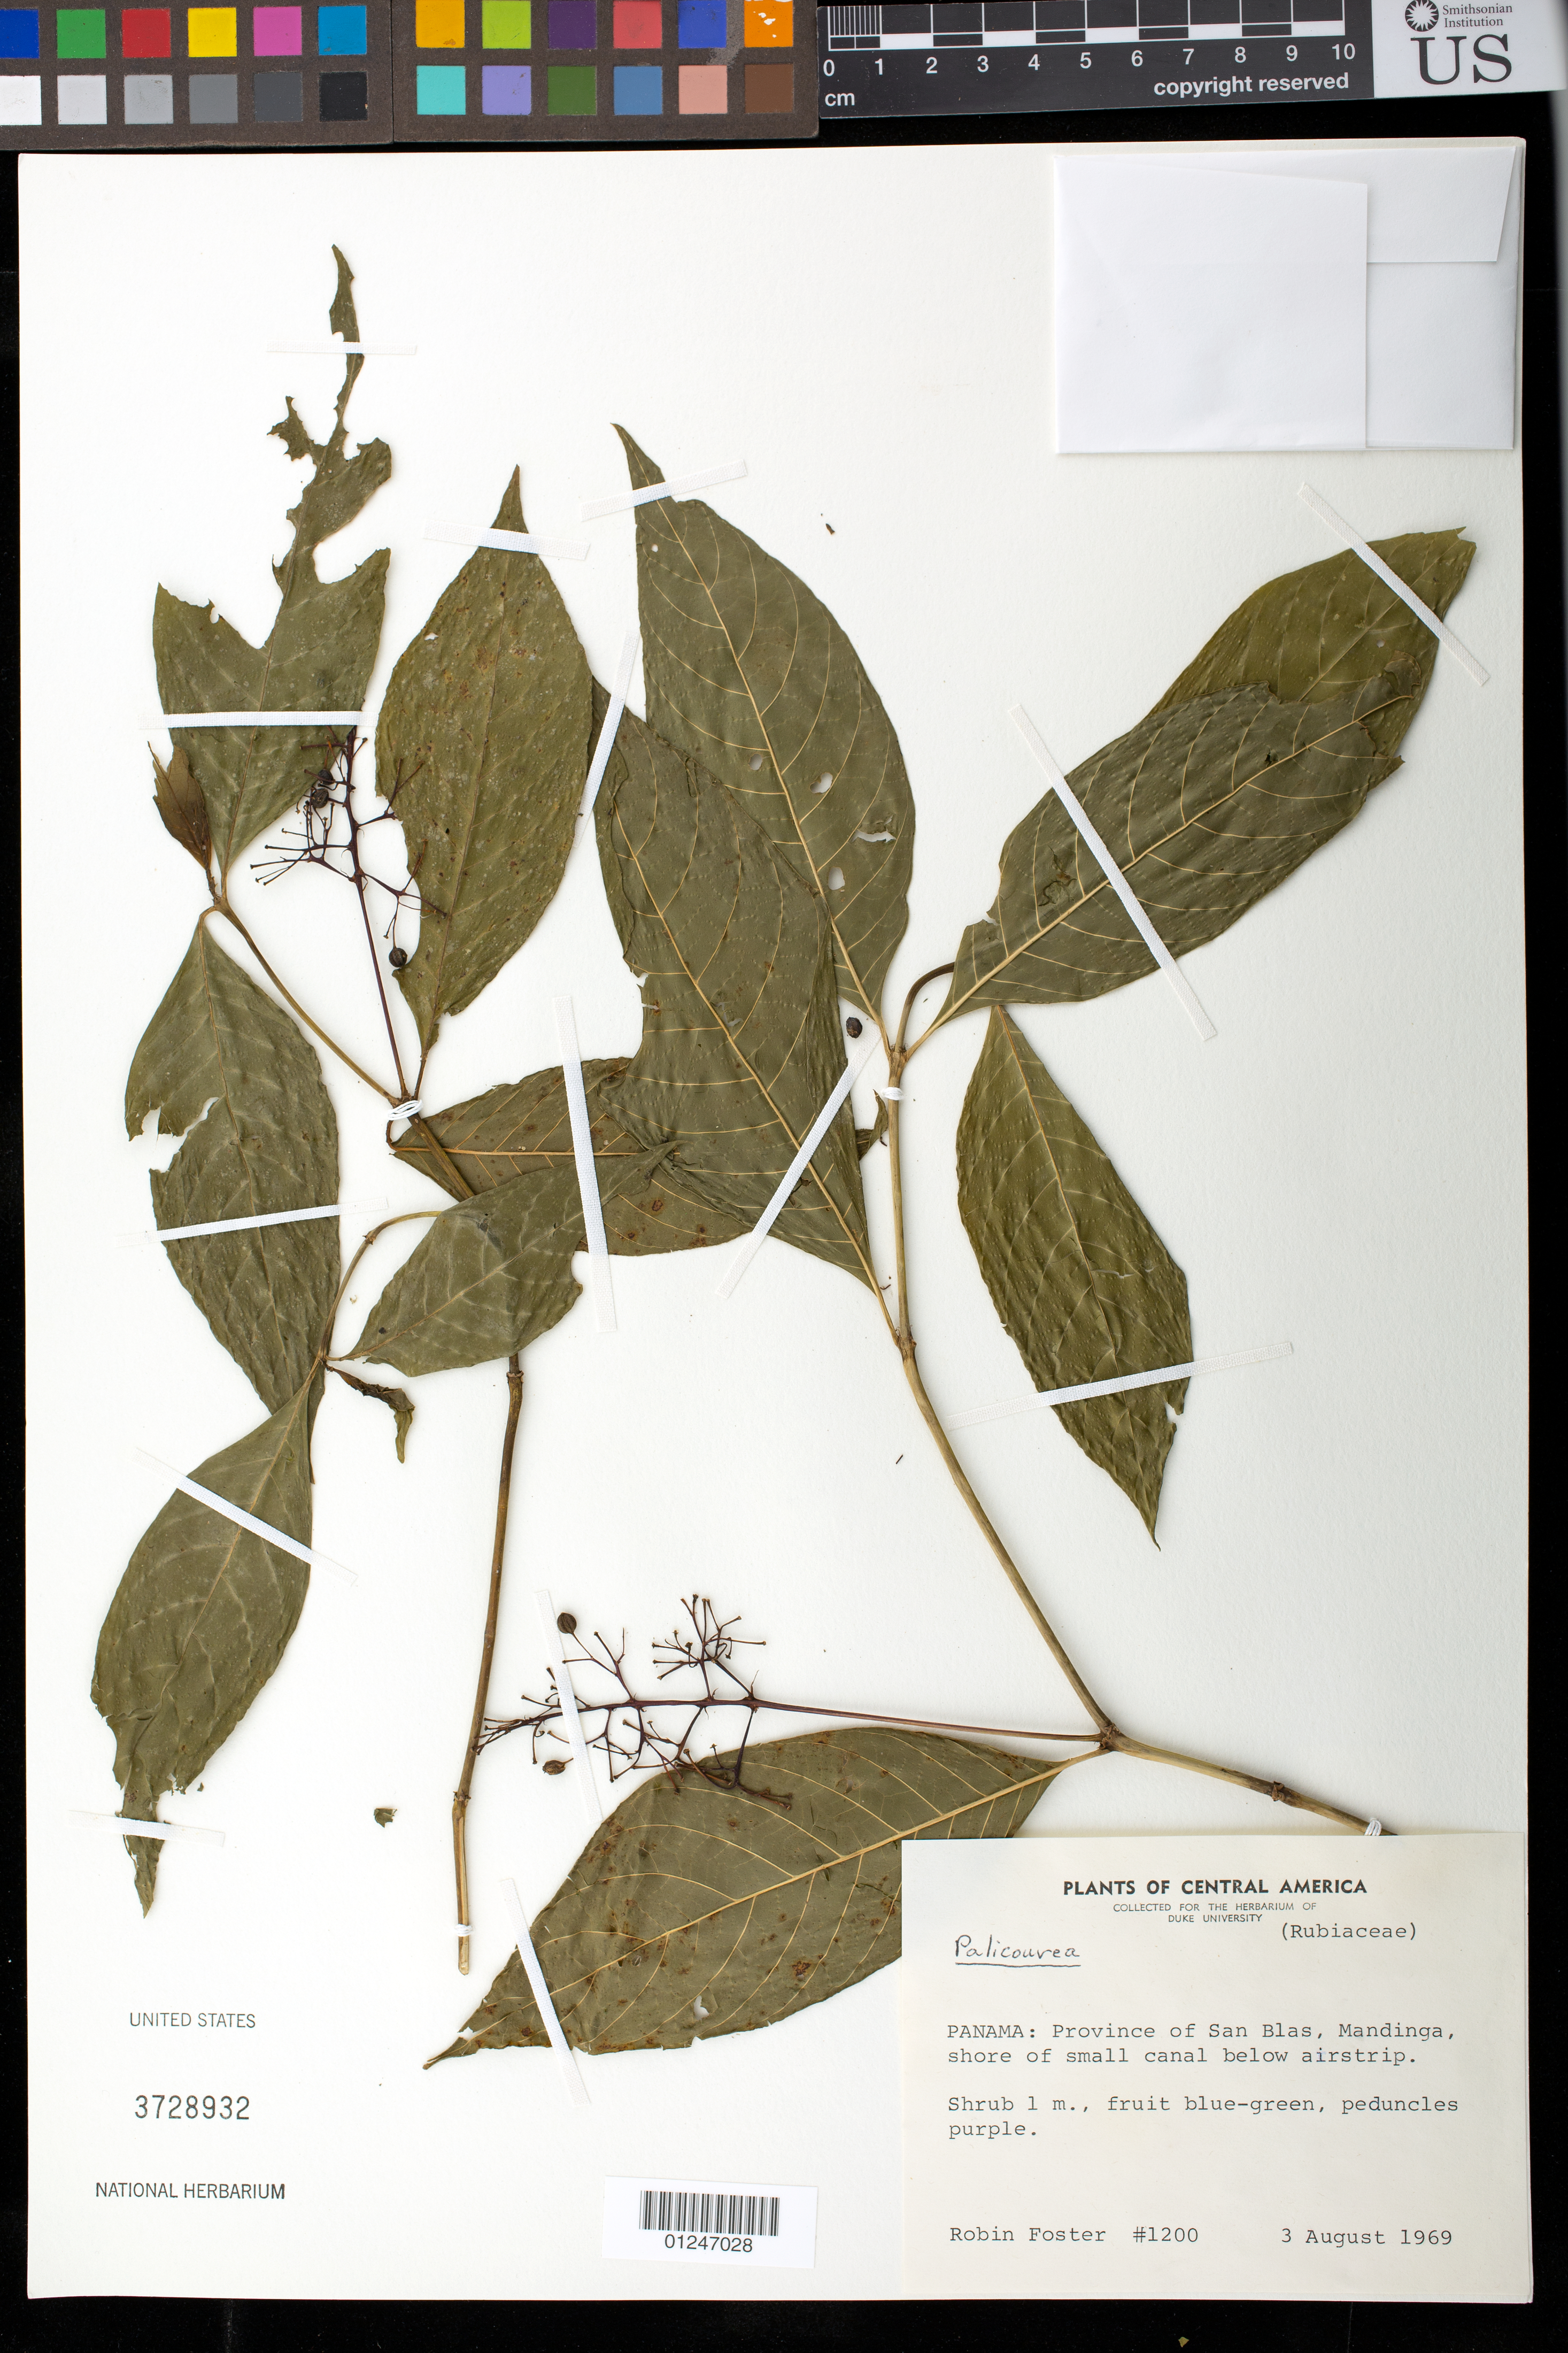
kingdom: Plantae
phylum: Tracheophyta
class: Magnoliopsida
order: Gentianales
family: Rubiaceae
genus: Palicourea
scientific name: Palicourea sp.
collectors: R. B. Foster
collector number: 1200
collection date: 1969-08-03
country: Panama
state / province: Kuna Yala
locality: Mandinga, shore of small canal below airstrip.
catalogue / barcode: US 3728932